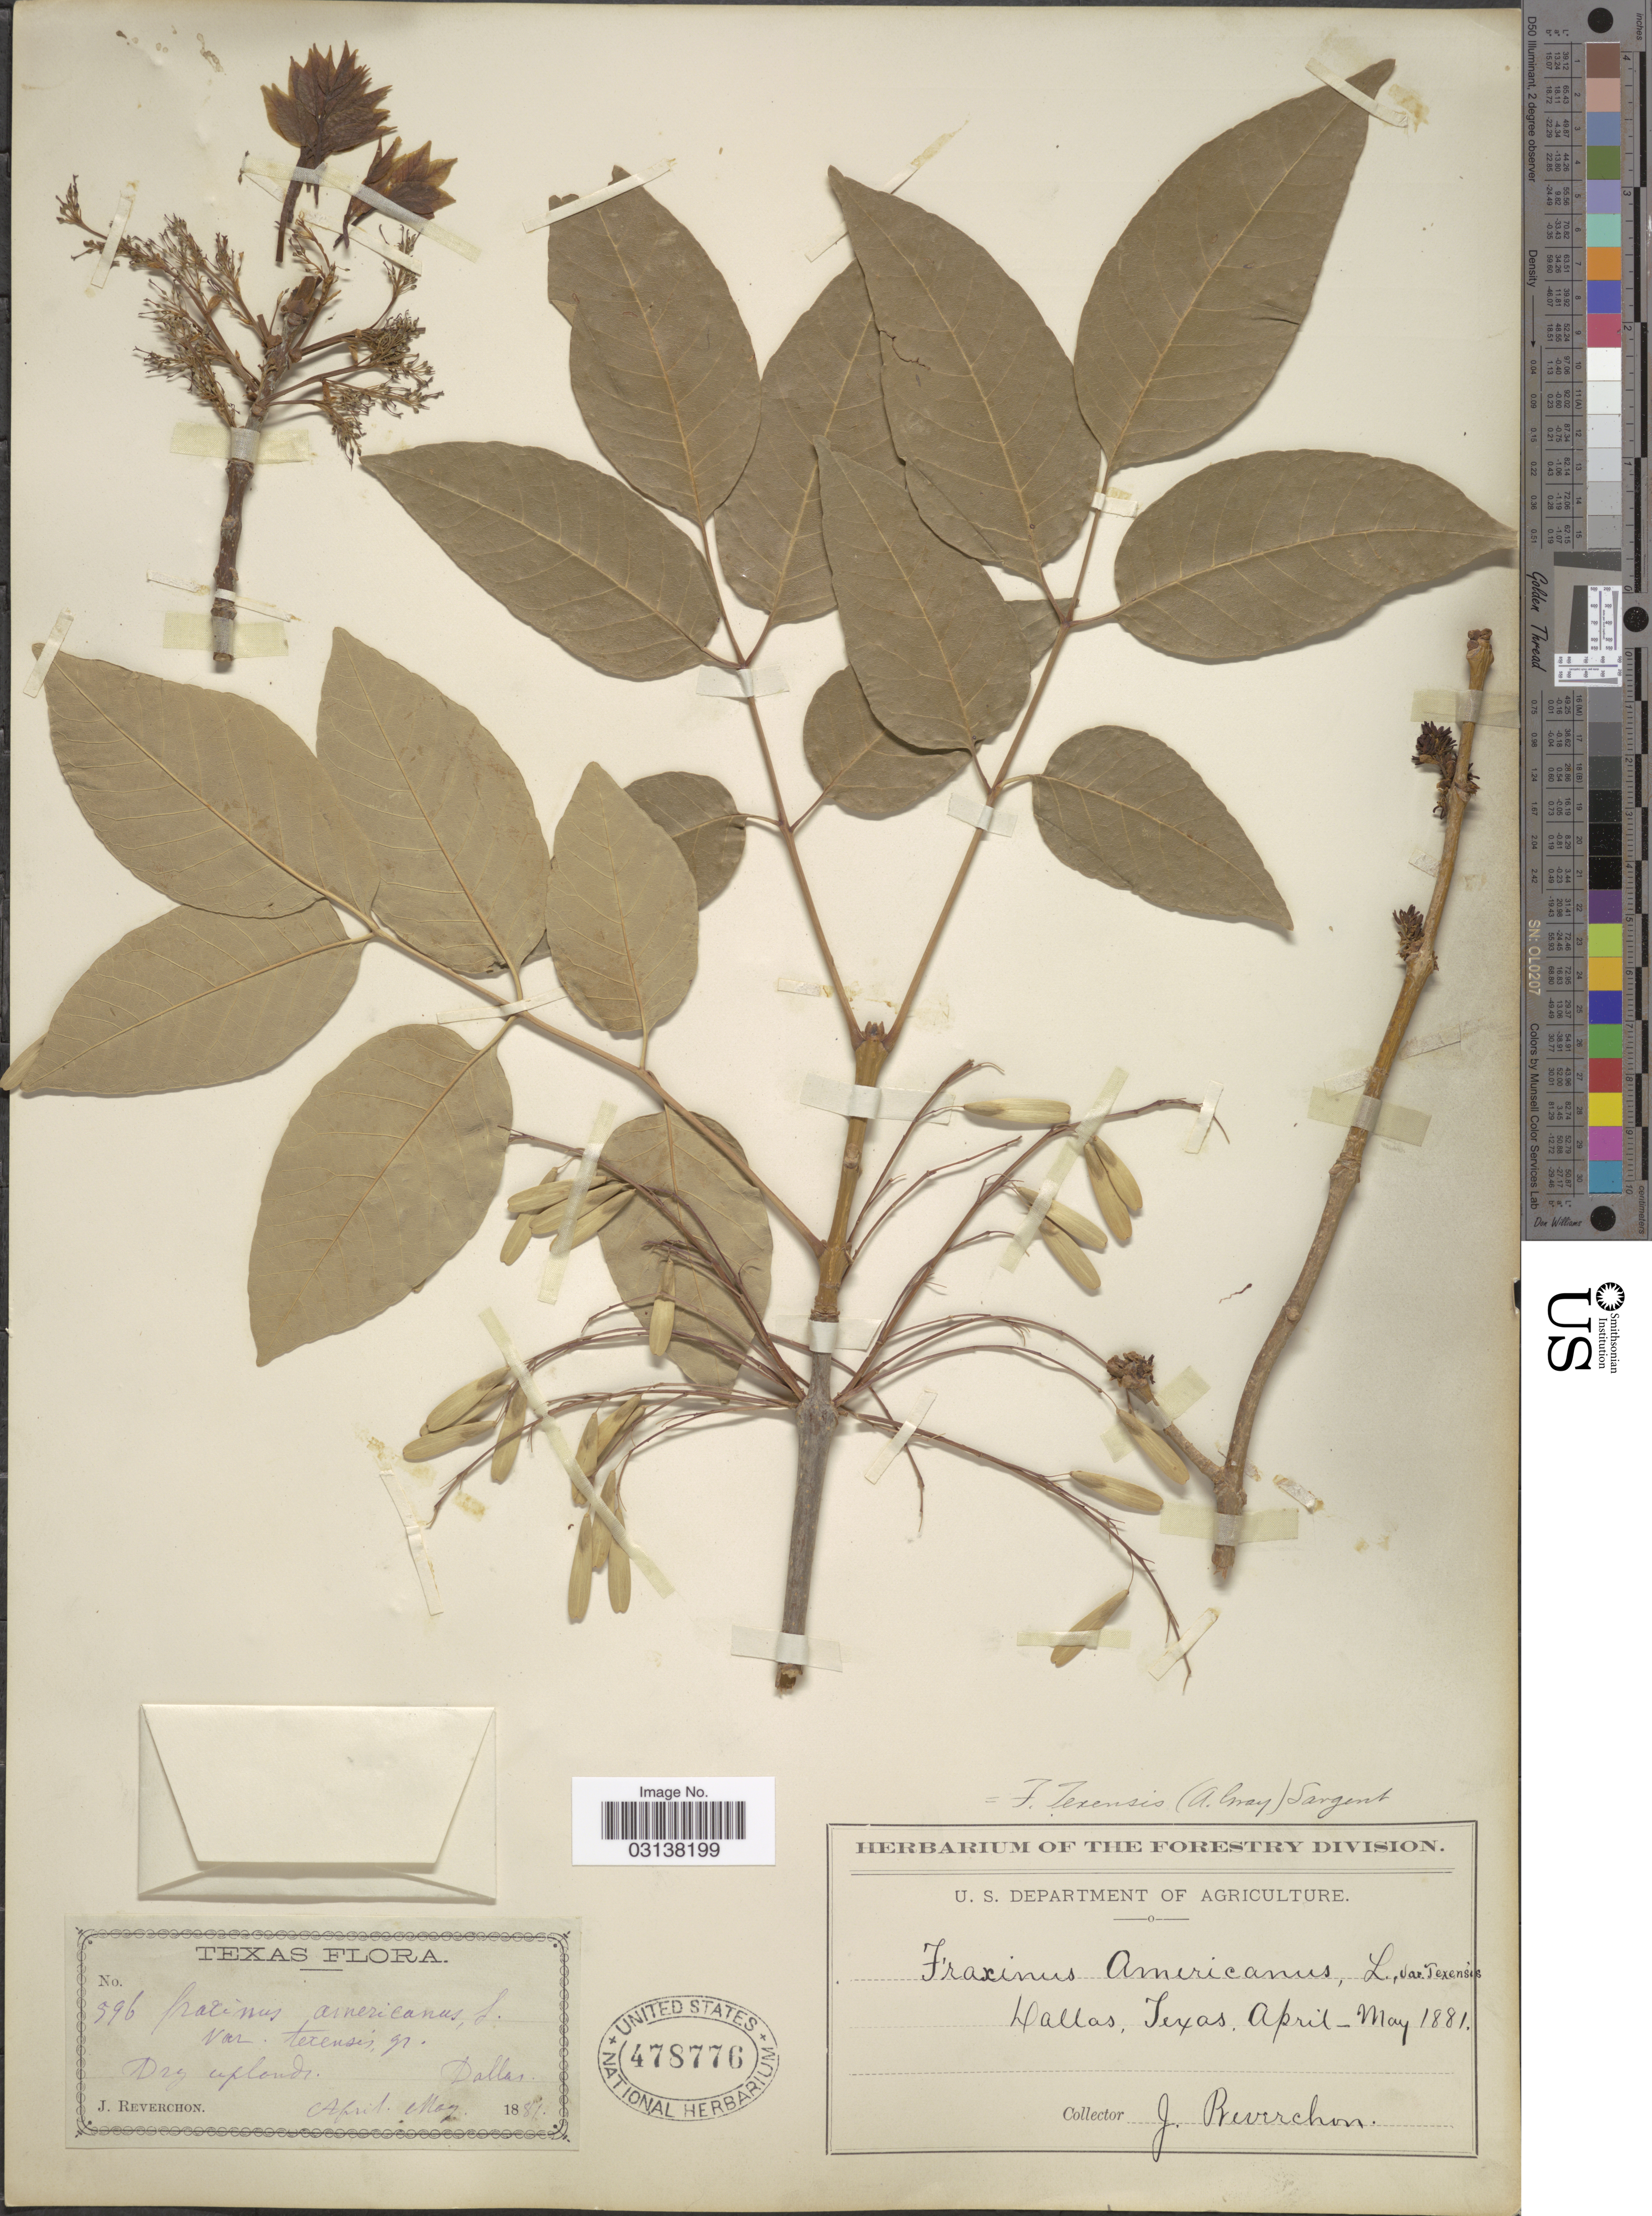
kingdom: Plantae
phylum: Tracheophyta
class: Magnoliopsida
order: Lamiales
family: Oleaceae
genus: Fraxinus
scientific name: Fraxinus albicans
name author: Buckley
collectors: J. Reverchon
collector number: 596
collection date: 1881-04/1881-05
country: United States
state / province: Texas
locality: Dallas.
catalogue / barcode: US 478776